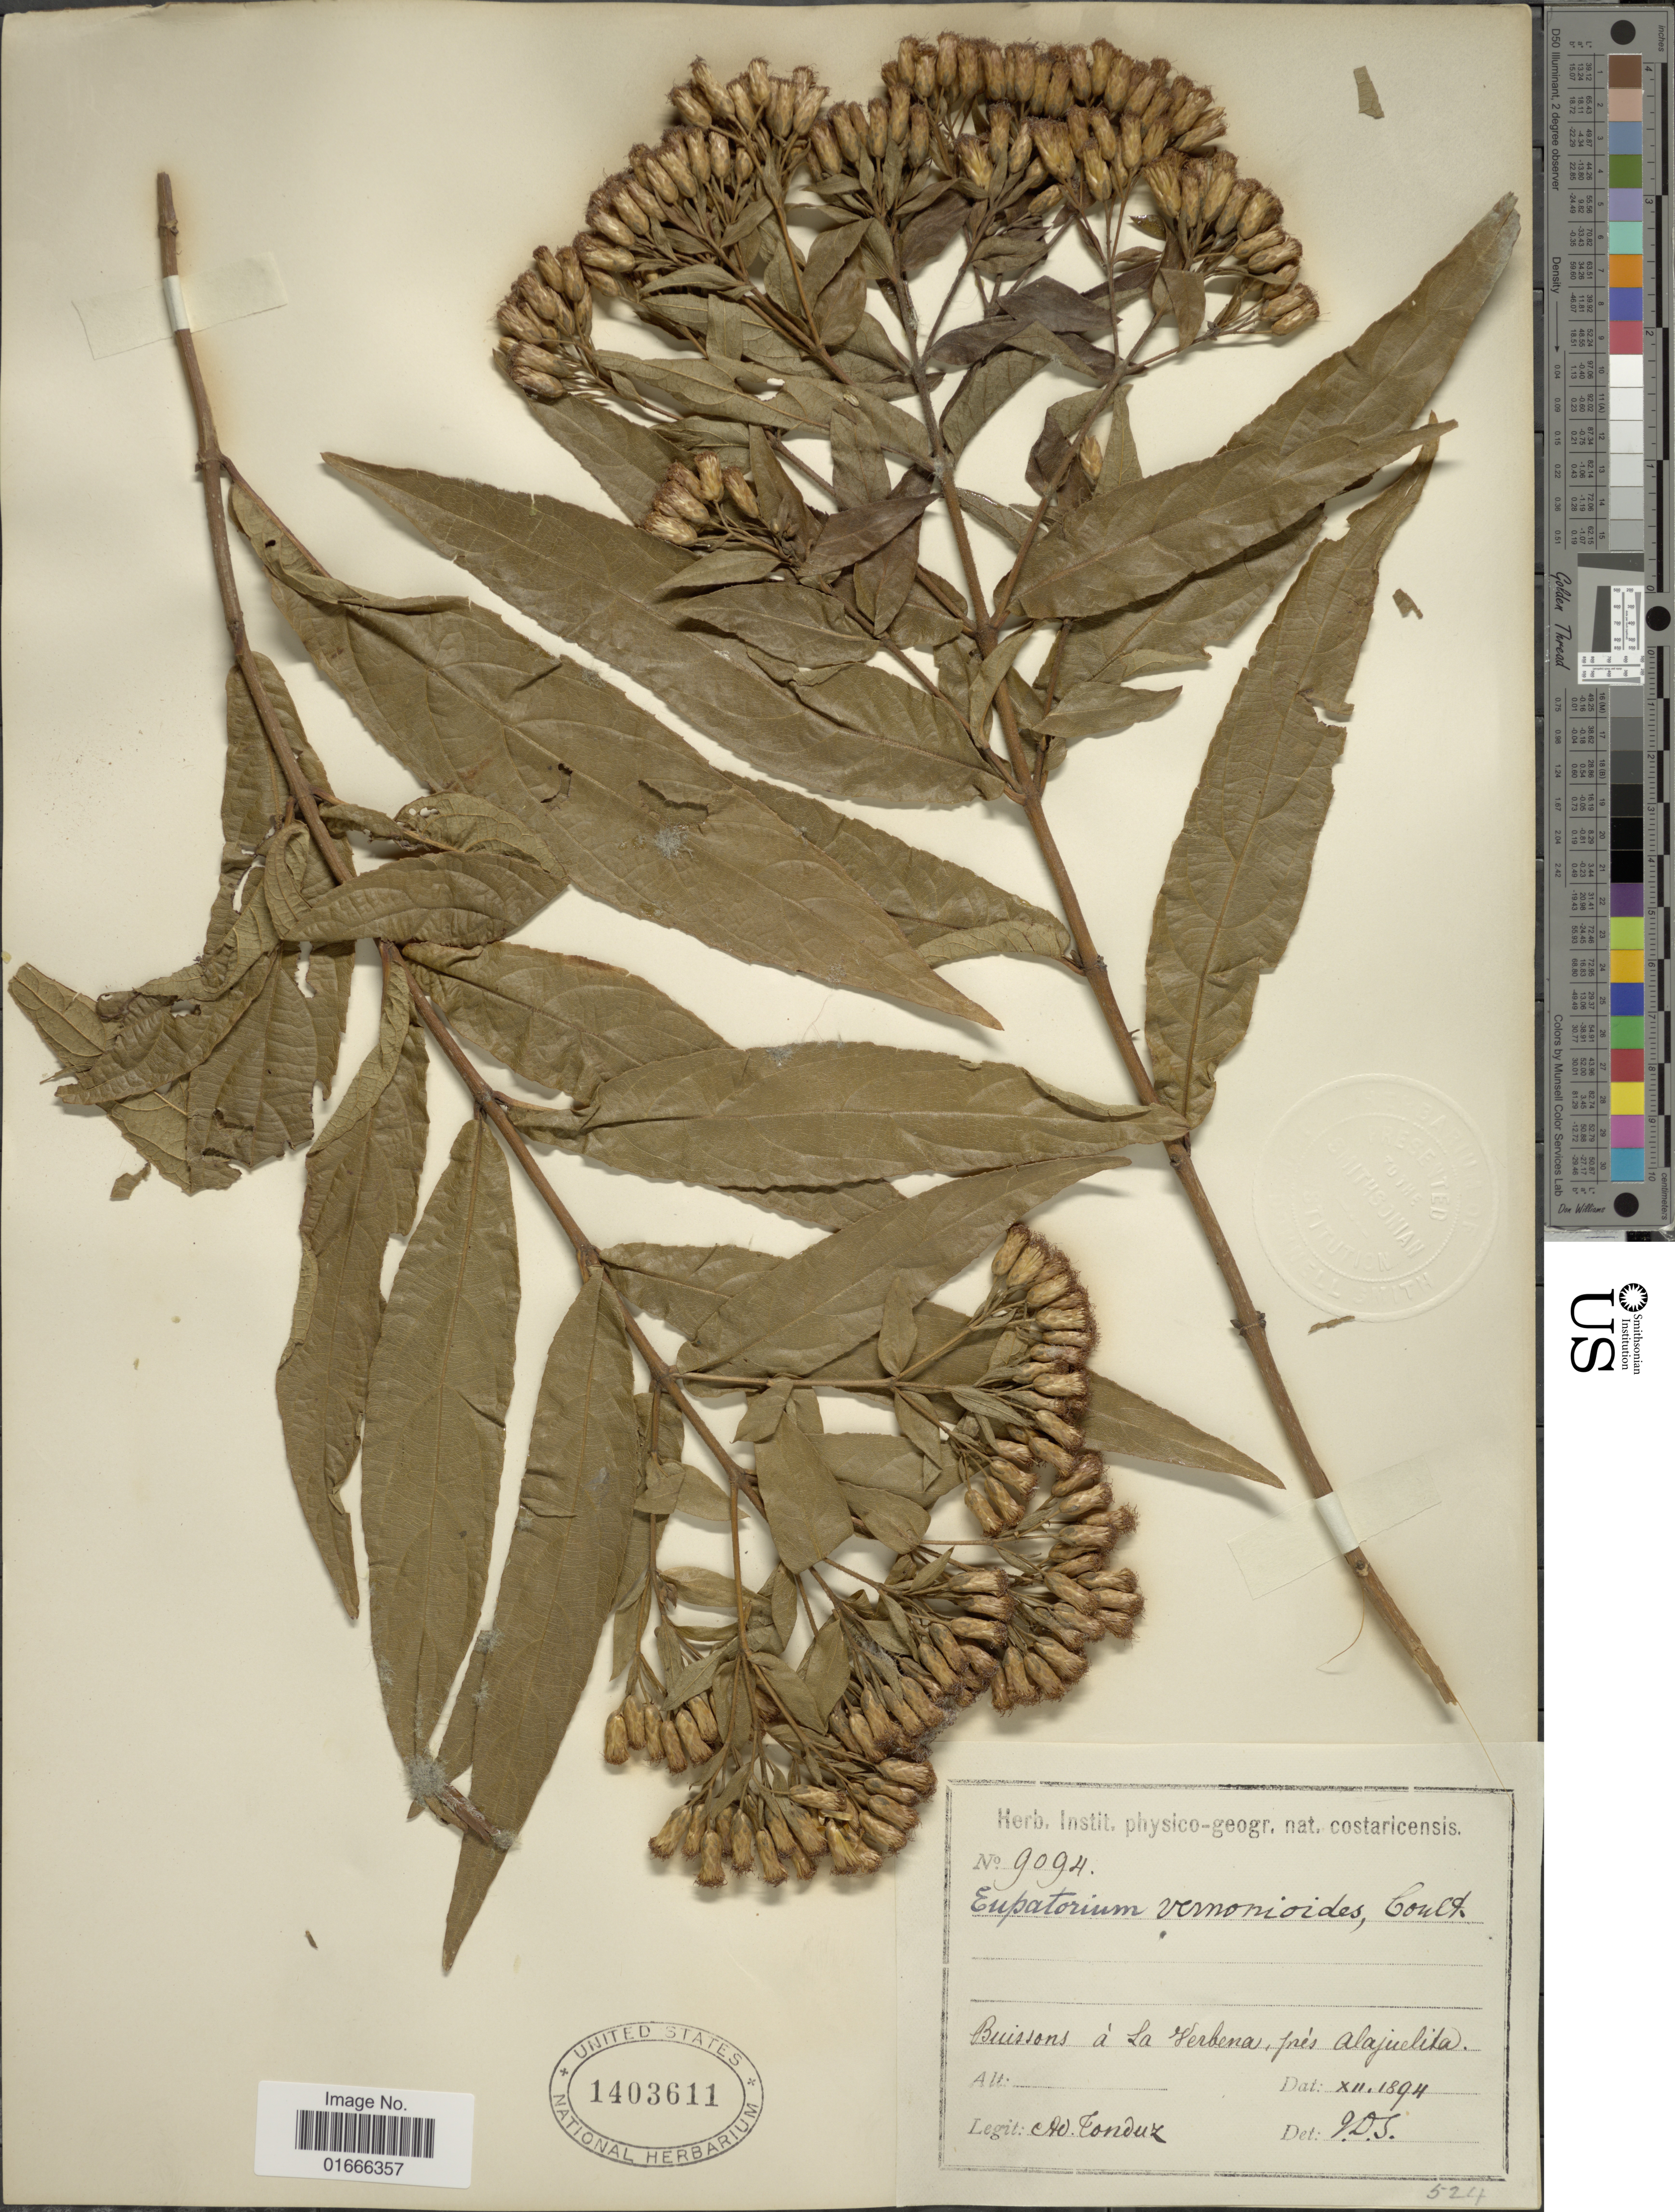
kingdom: Plantae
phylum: Tracheophyta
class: Magnoliopsida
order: Asterales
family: Asteraceae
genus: Chromolaena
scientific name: Chromolaena vernonioides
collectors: A. Tonduz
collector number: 9094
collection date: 1894-12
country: Costa Rica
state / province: Alajuela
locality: Buissons a La Herbena, pres Alajuelita.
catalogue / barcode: US 1403611